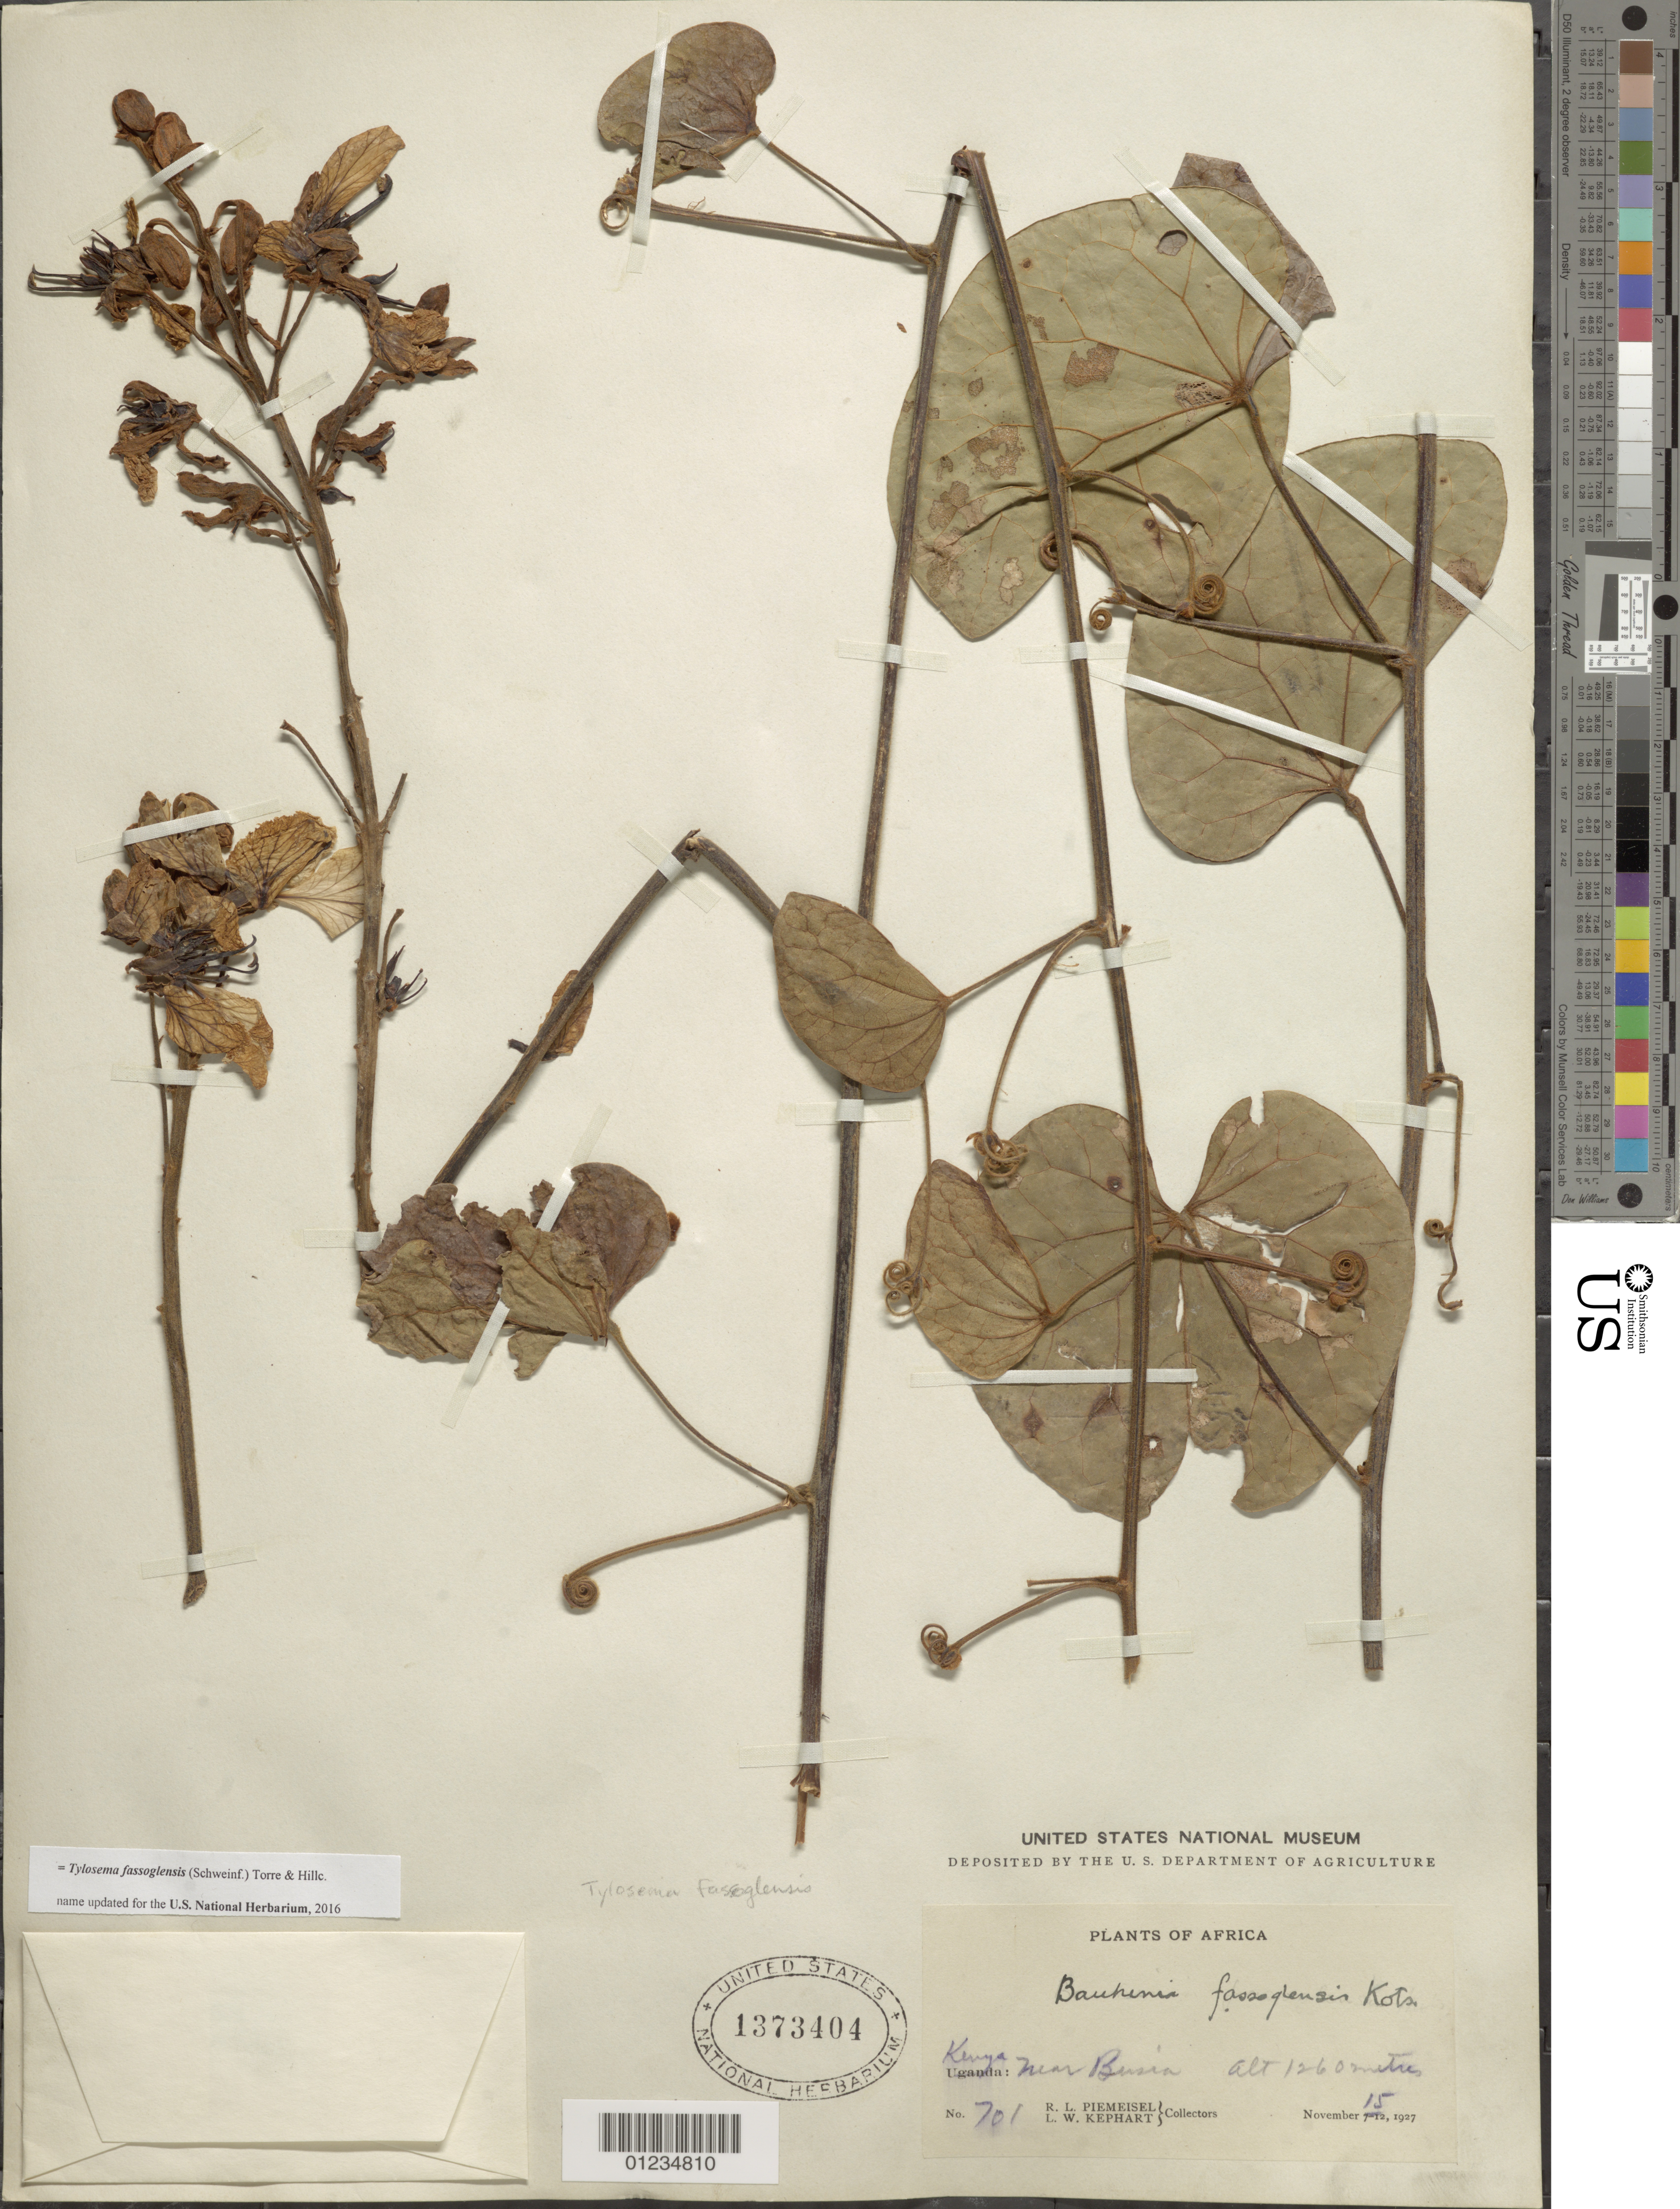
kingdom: Plantae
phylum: Tracheophyta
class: Magnoliopsida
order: Fabales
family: Fabaceae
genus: Tylosema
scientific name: Tylosema fassoglense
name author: (Kotschy ex Schweinf.) Torre & Hillc.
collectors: R. L. Piemeisel & L. W. Kephart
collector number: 701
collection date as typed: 15 Nov 1927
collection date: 1927-11-15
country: Kenya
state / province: Busia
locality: Near Busia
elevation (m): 1260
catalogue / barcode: US 1373404